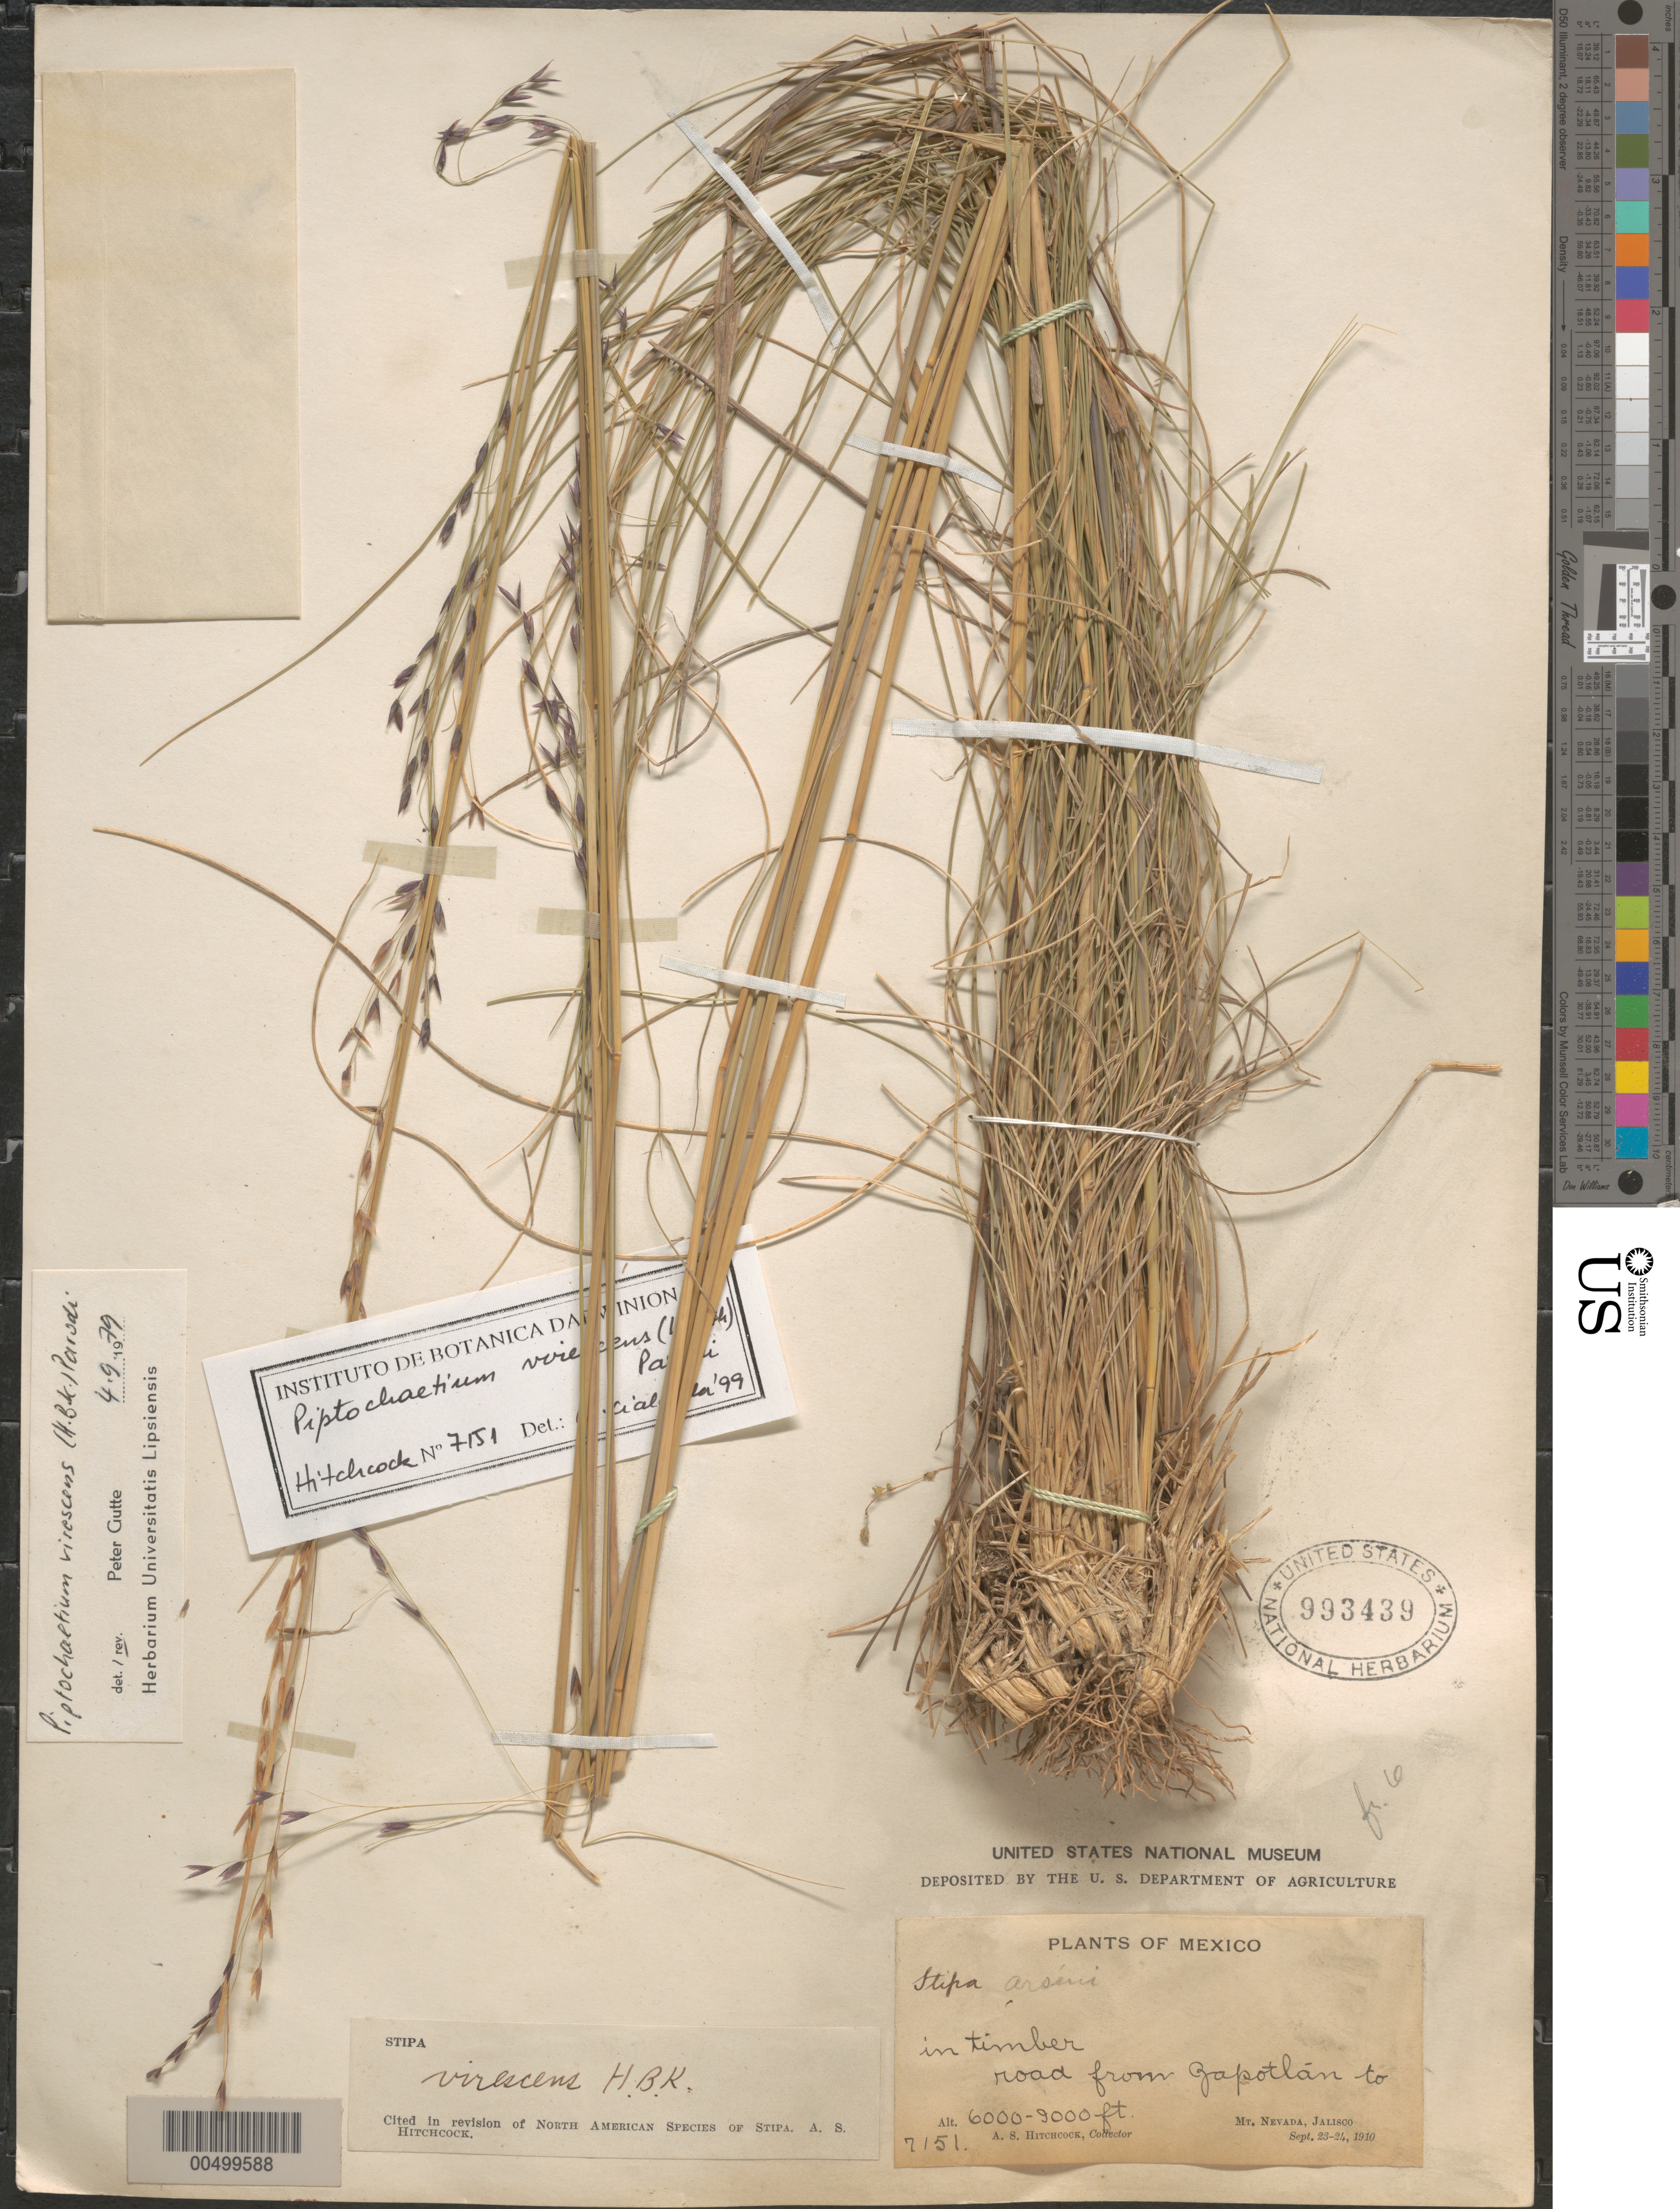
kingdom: Plantae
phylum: Tracheophyta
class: Liliopsida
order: Poales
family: Poaceae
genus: Piptochaetium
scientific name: Piptochaetium virescens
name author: (Kunth) Parodi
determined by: Gutte, P.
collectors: A. S. Hitchcock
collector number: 7151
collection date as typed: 23 Sep 1910 to 24 Sep 1910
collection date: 1910-09-23/1910-09-24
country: Mexico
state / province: Jalisco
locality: Rd from Zapotlán to Mt. Nevada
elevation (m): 1829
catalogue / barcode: US 993439